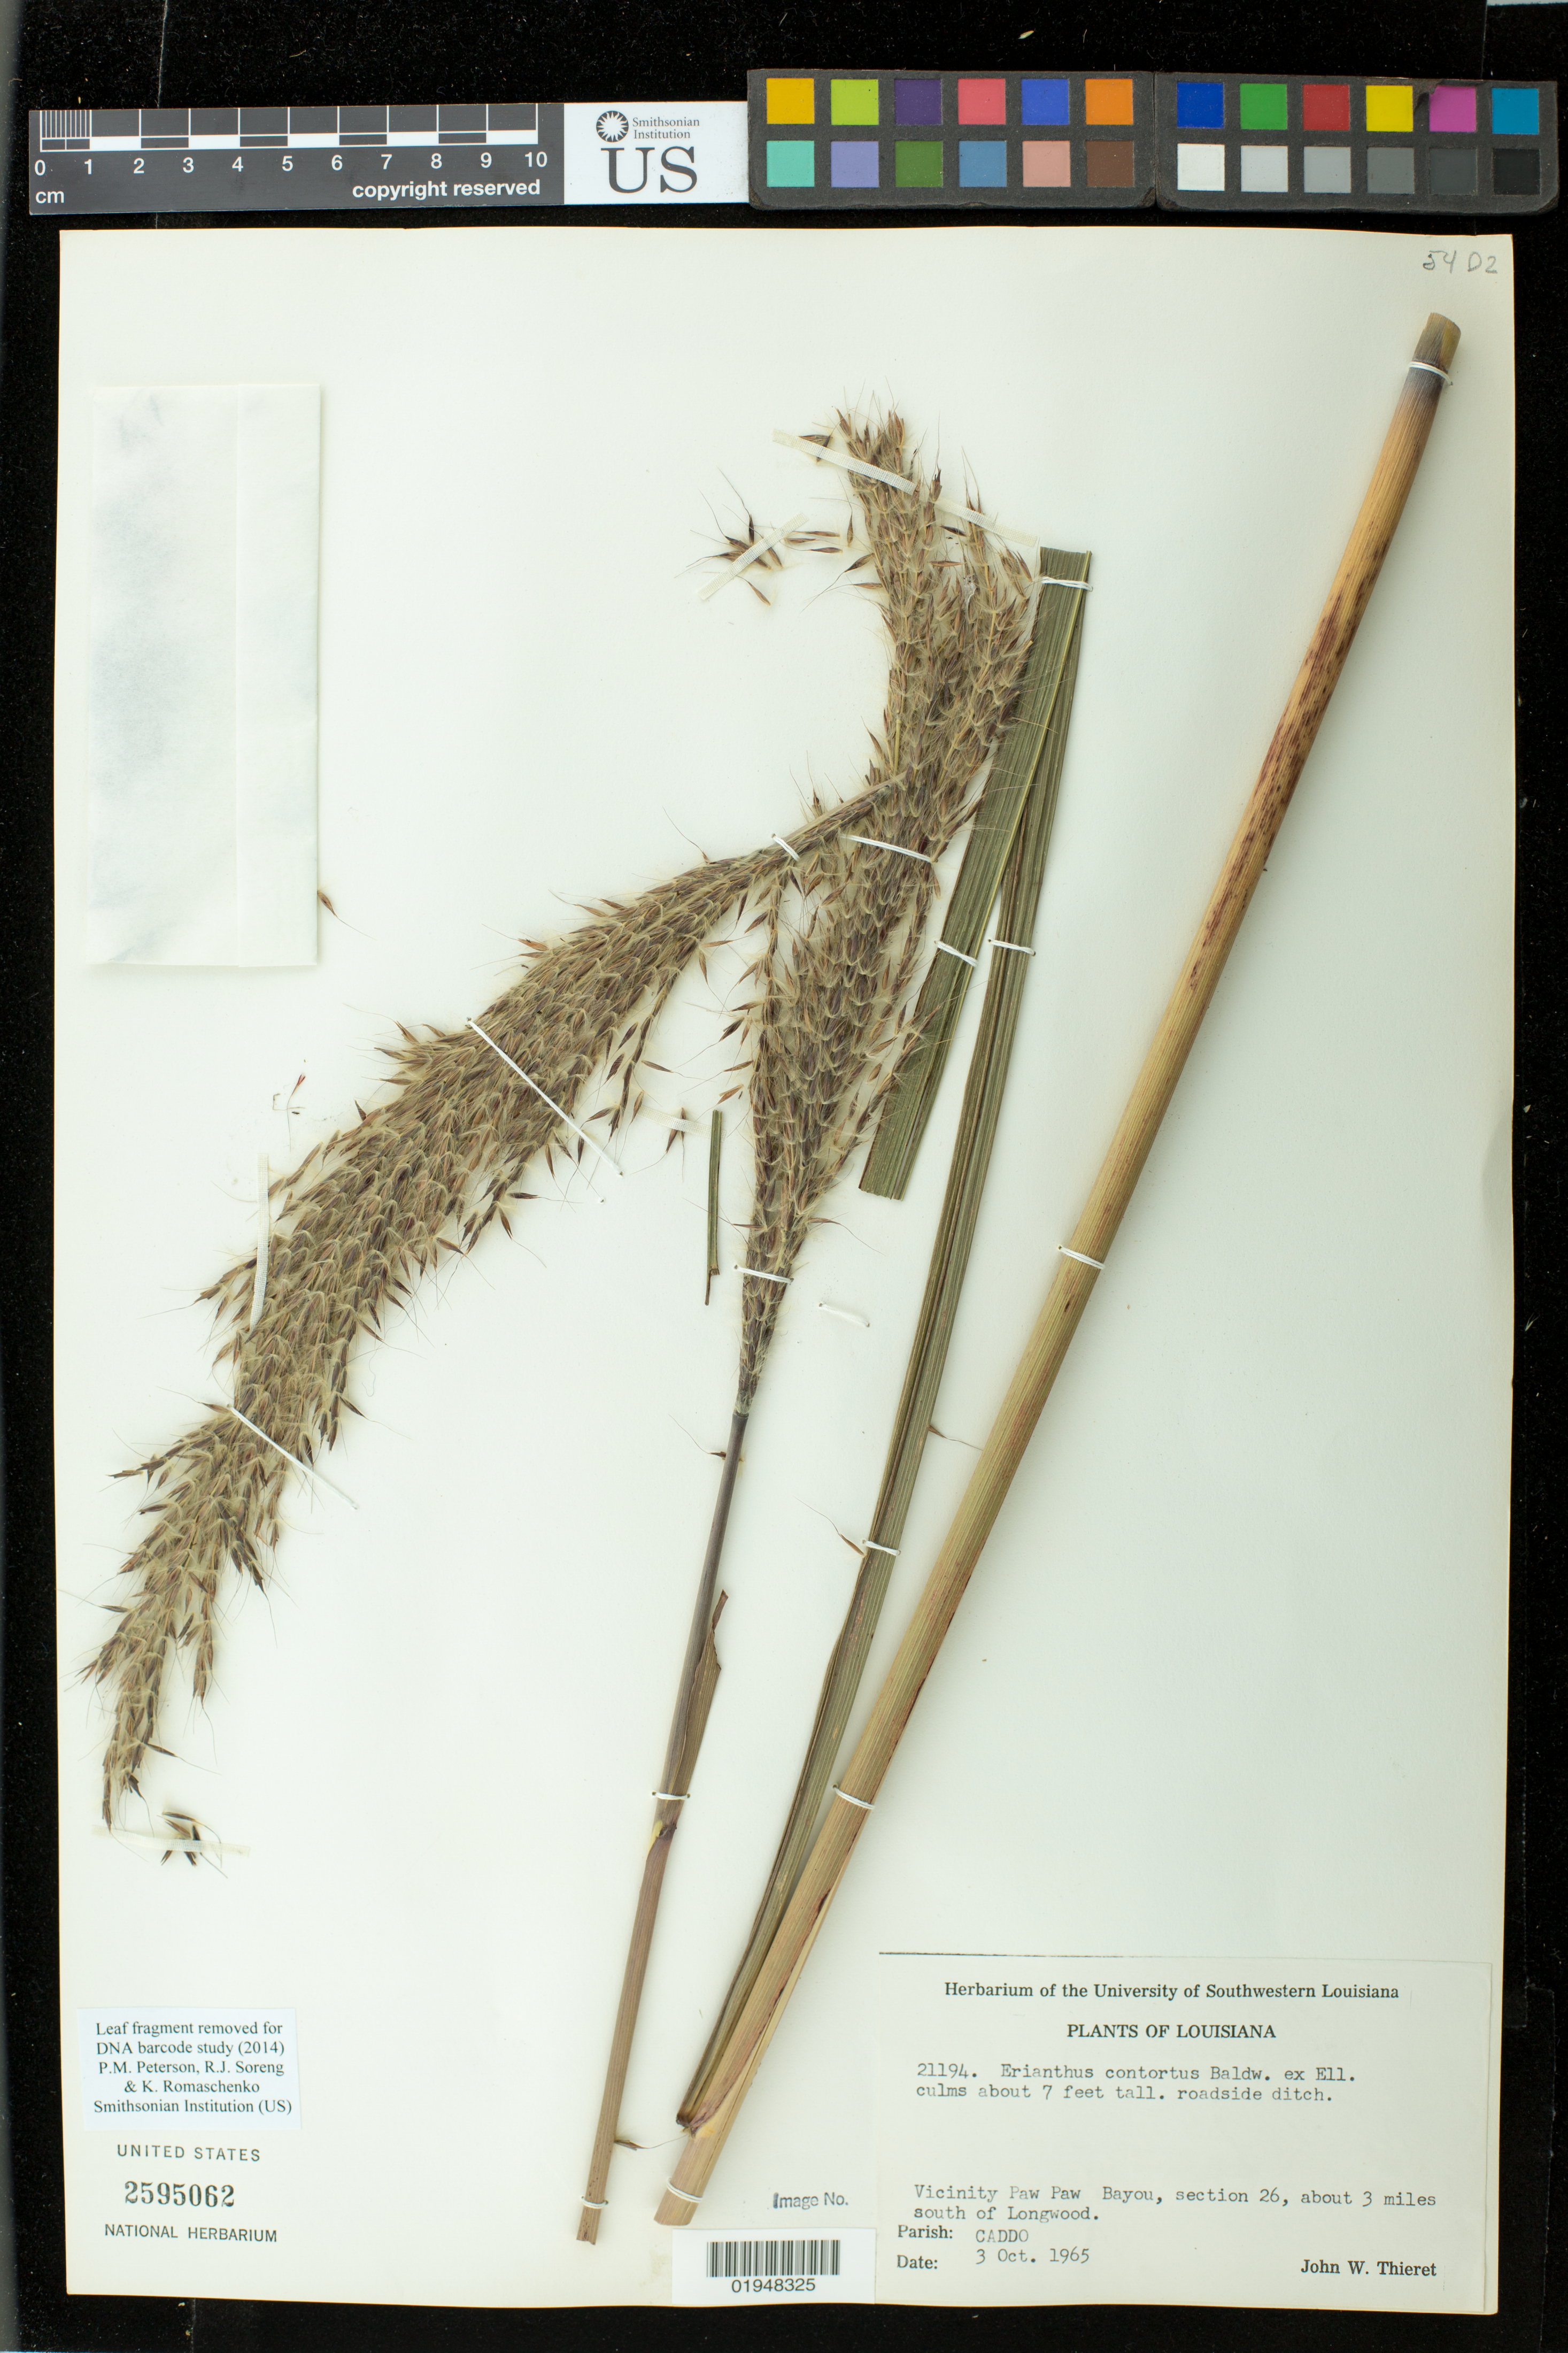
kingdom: Plantae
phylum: Tracheophyta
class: Liliopsida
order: Poales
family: Poaceae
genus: Erianthus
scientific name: Erianthus contortus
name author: Elliott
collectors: J. W. Thieret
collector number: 21194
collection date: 1965-10-03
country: United States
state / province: Louisiana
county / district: Caddo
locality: Vicinity of Paw Paw Bayou, section 26, about 3 miles south of Longwood.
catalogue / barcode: US 2595062